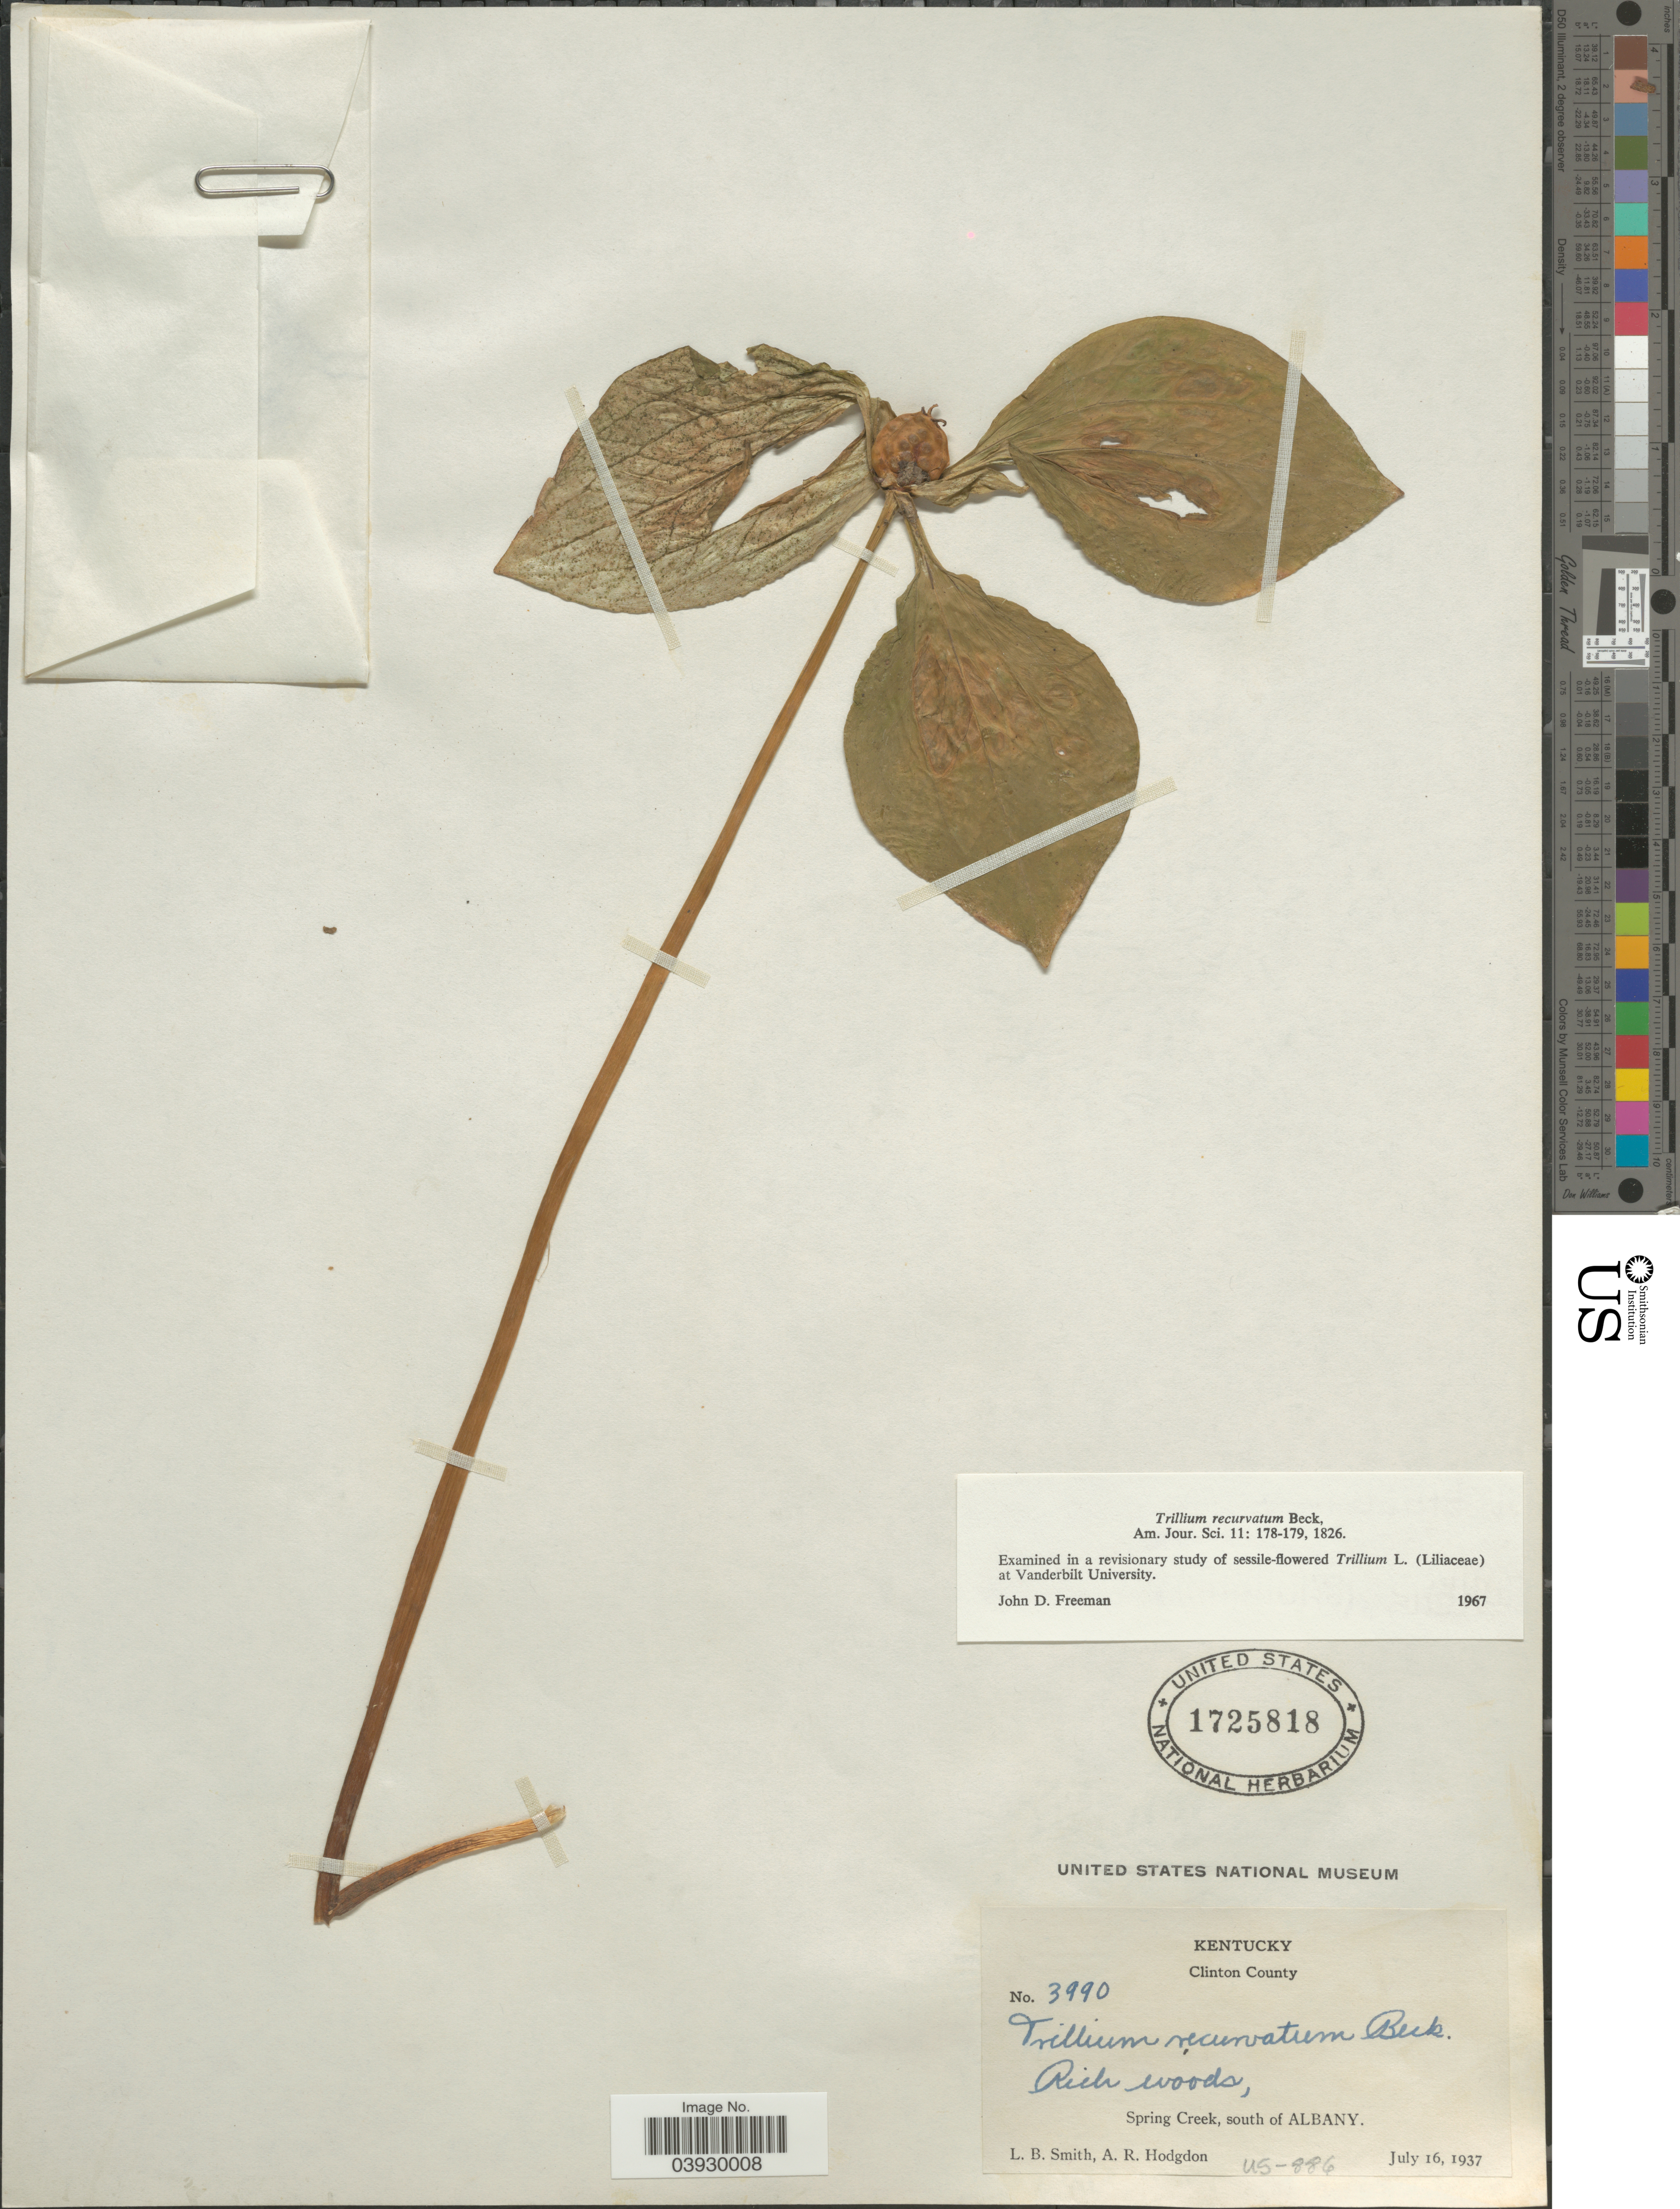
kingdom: Plantae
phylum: Tracheophyta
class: Liliopsida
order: Liliales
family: Melanthiaceae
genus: Trillium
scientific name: Trillium recurvatum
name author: L.C. Beck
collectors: L. Smith & A. R. Hodgdon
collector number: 3990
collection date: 1937-07-16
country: United States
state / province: Kentucky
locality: Clinton County. Spring Creek, south of Albany.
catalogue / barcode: US 1725818